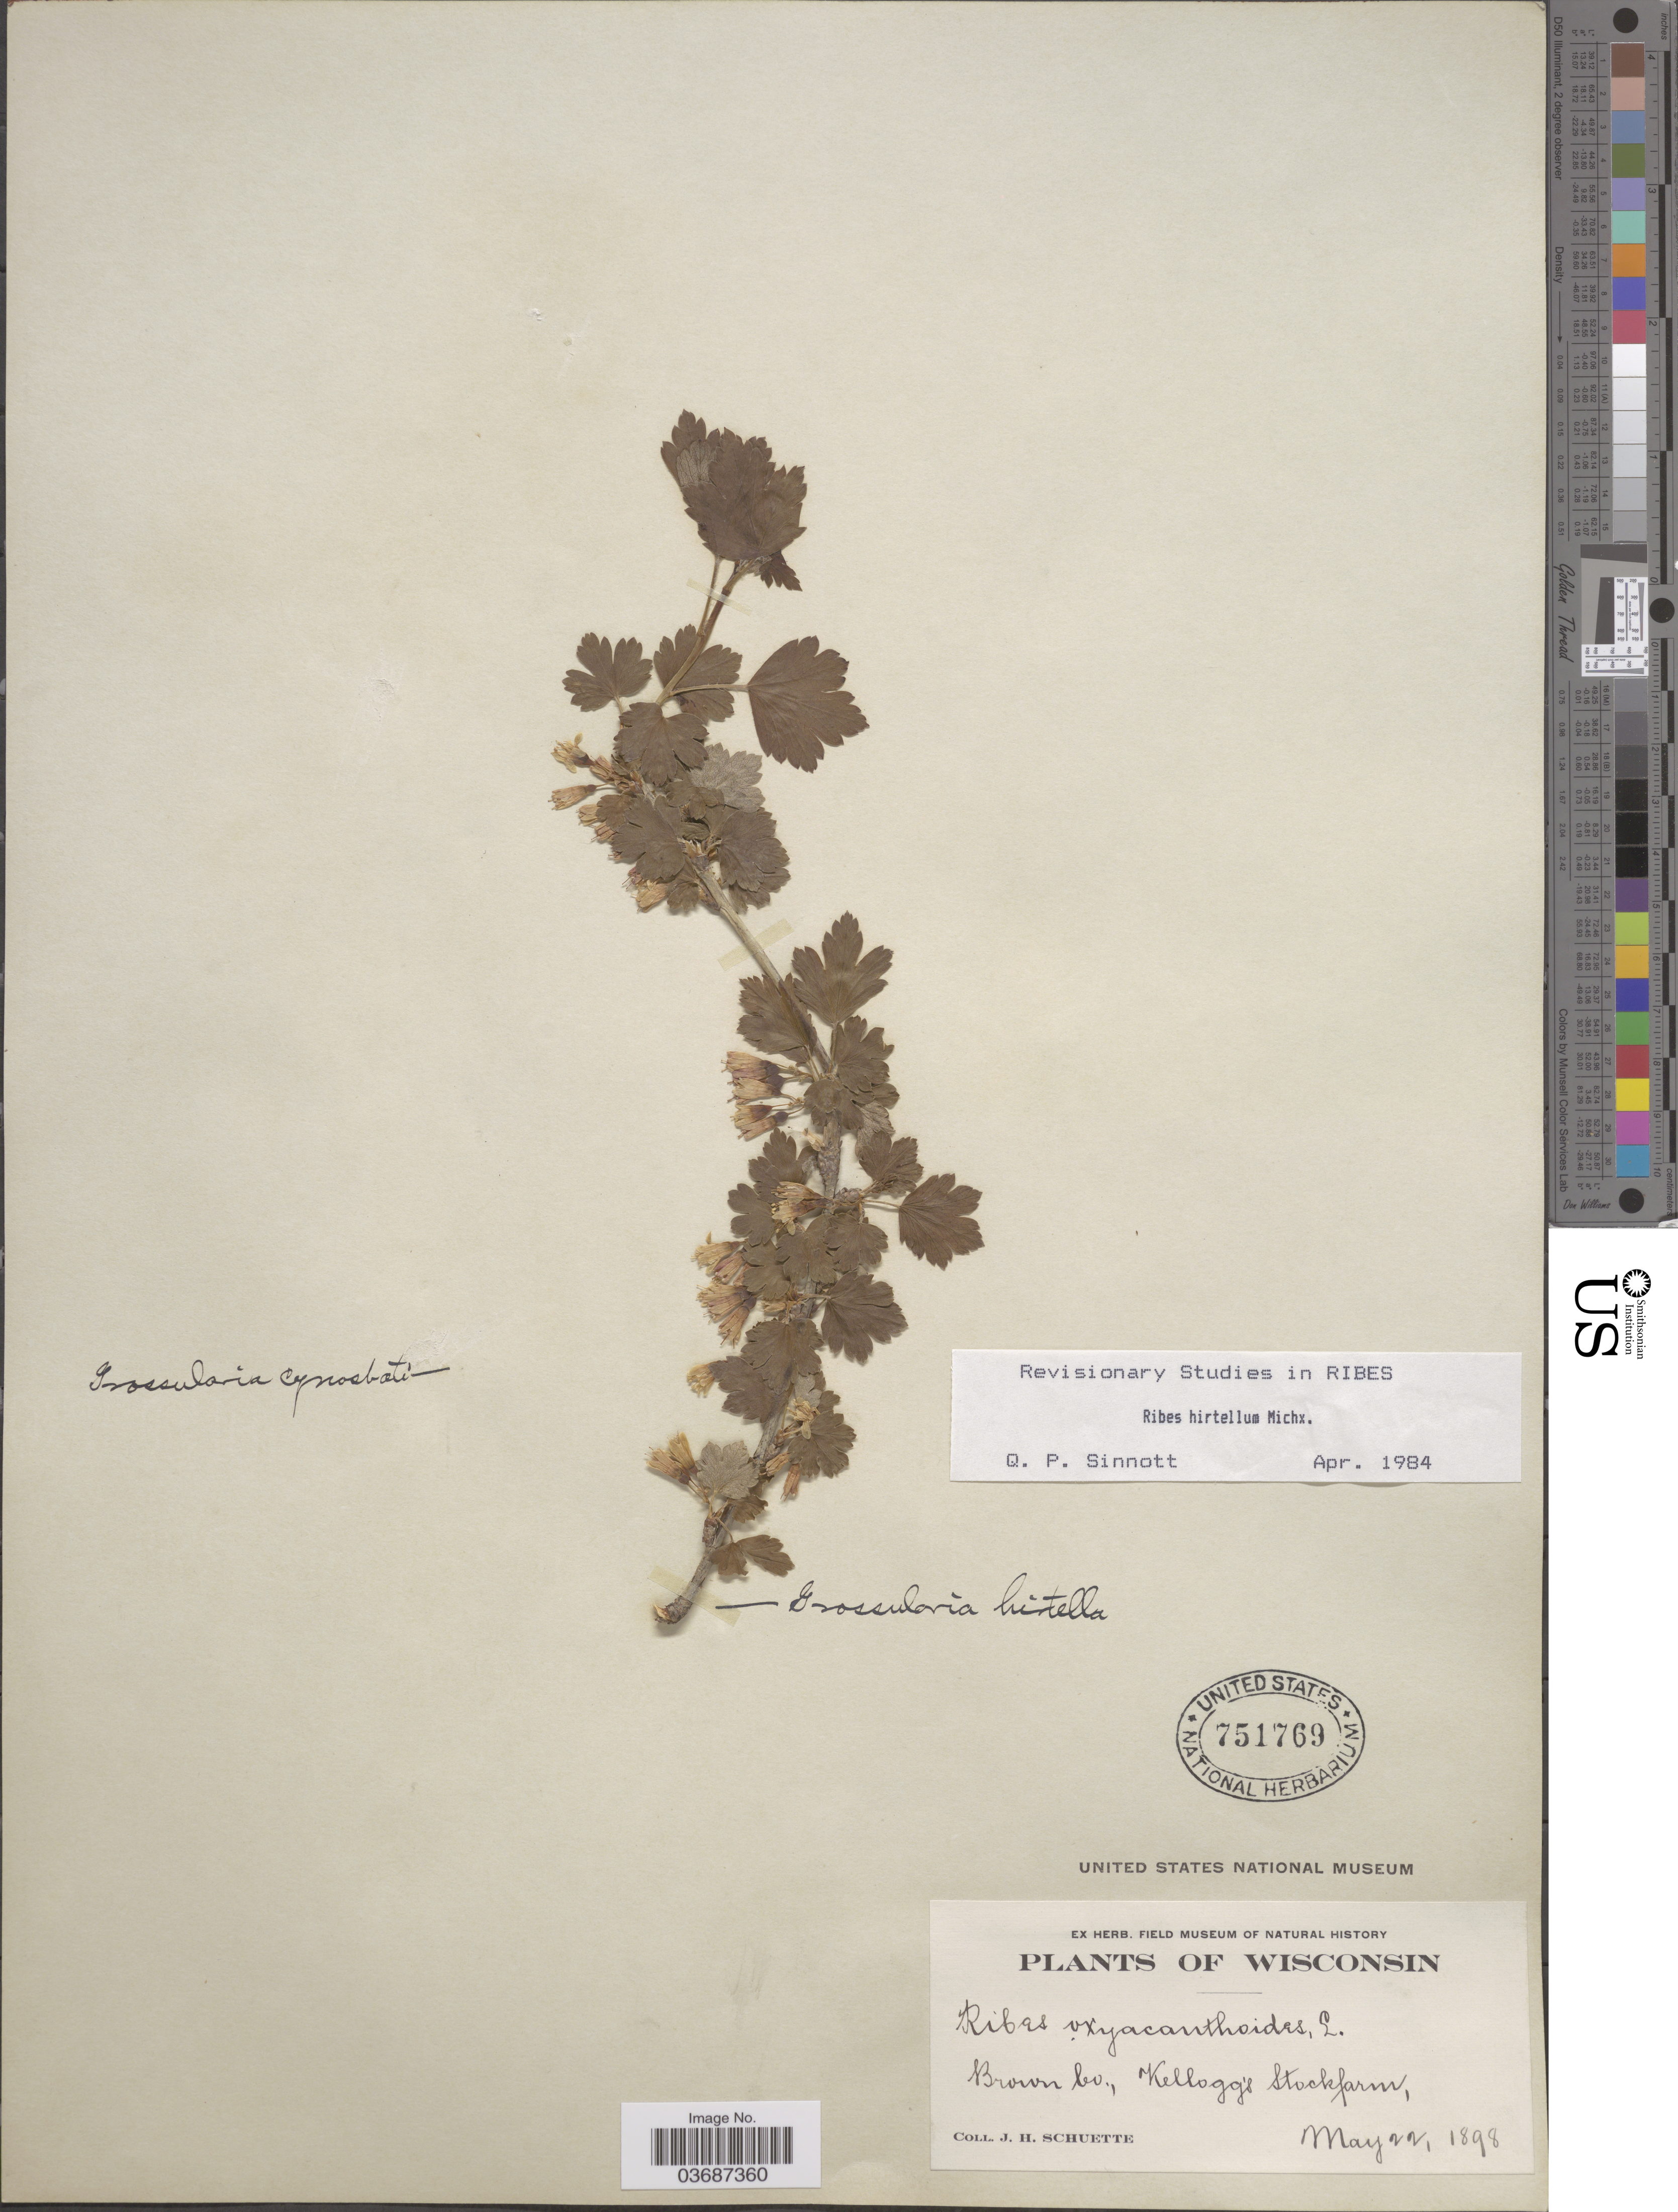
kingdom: Plantae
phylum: Tracheophyta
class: Magnoliopsida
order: Saxifragales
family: Grossulariaceae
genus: Ribes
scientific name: Ribes hirtellum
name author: Michx.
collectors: J. H. Schuette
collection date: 1898-05-22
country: United States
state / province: Wisconsin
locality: Brown Co., Kellogg's Stockfarm.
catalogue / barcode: US 751769